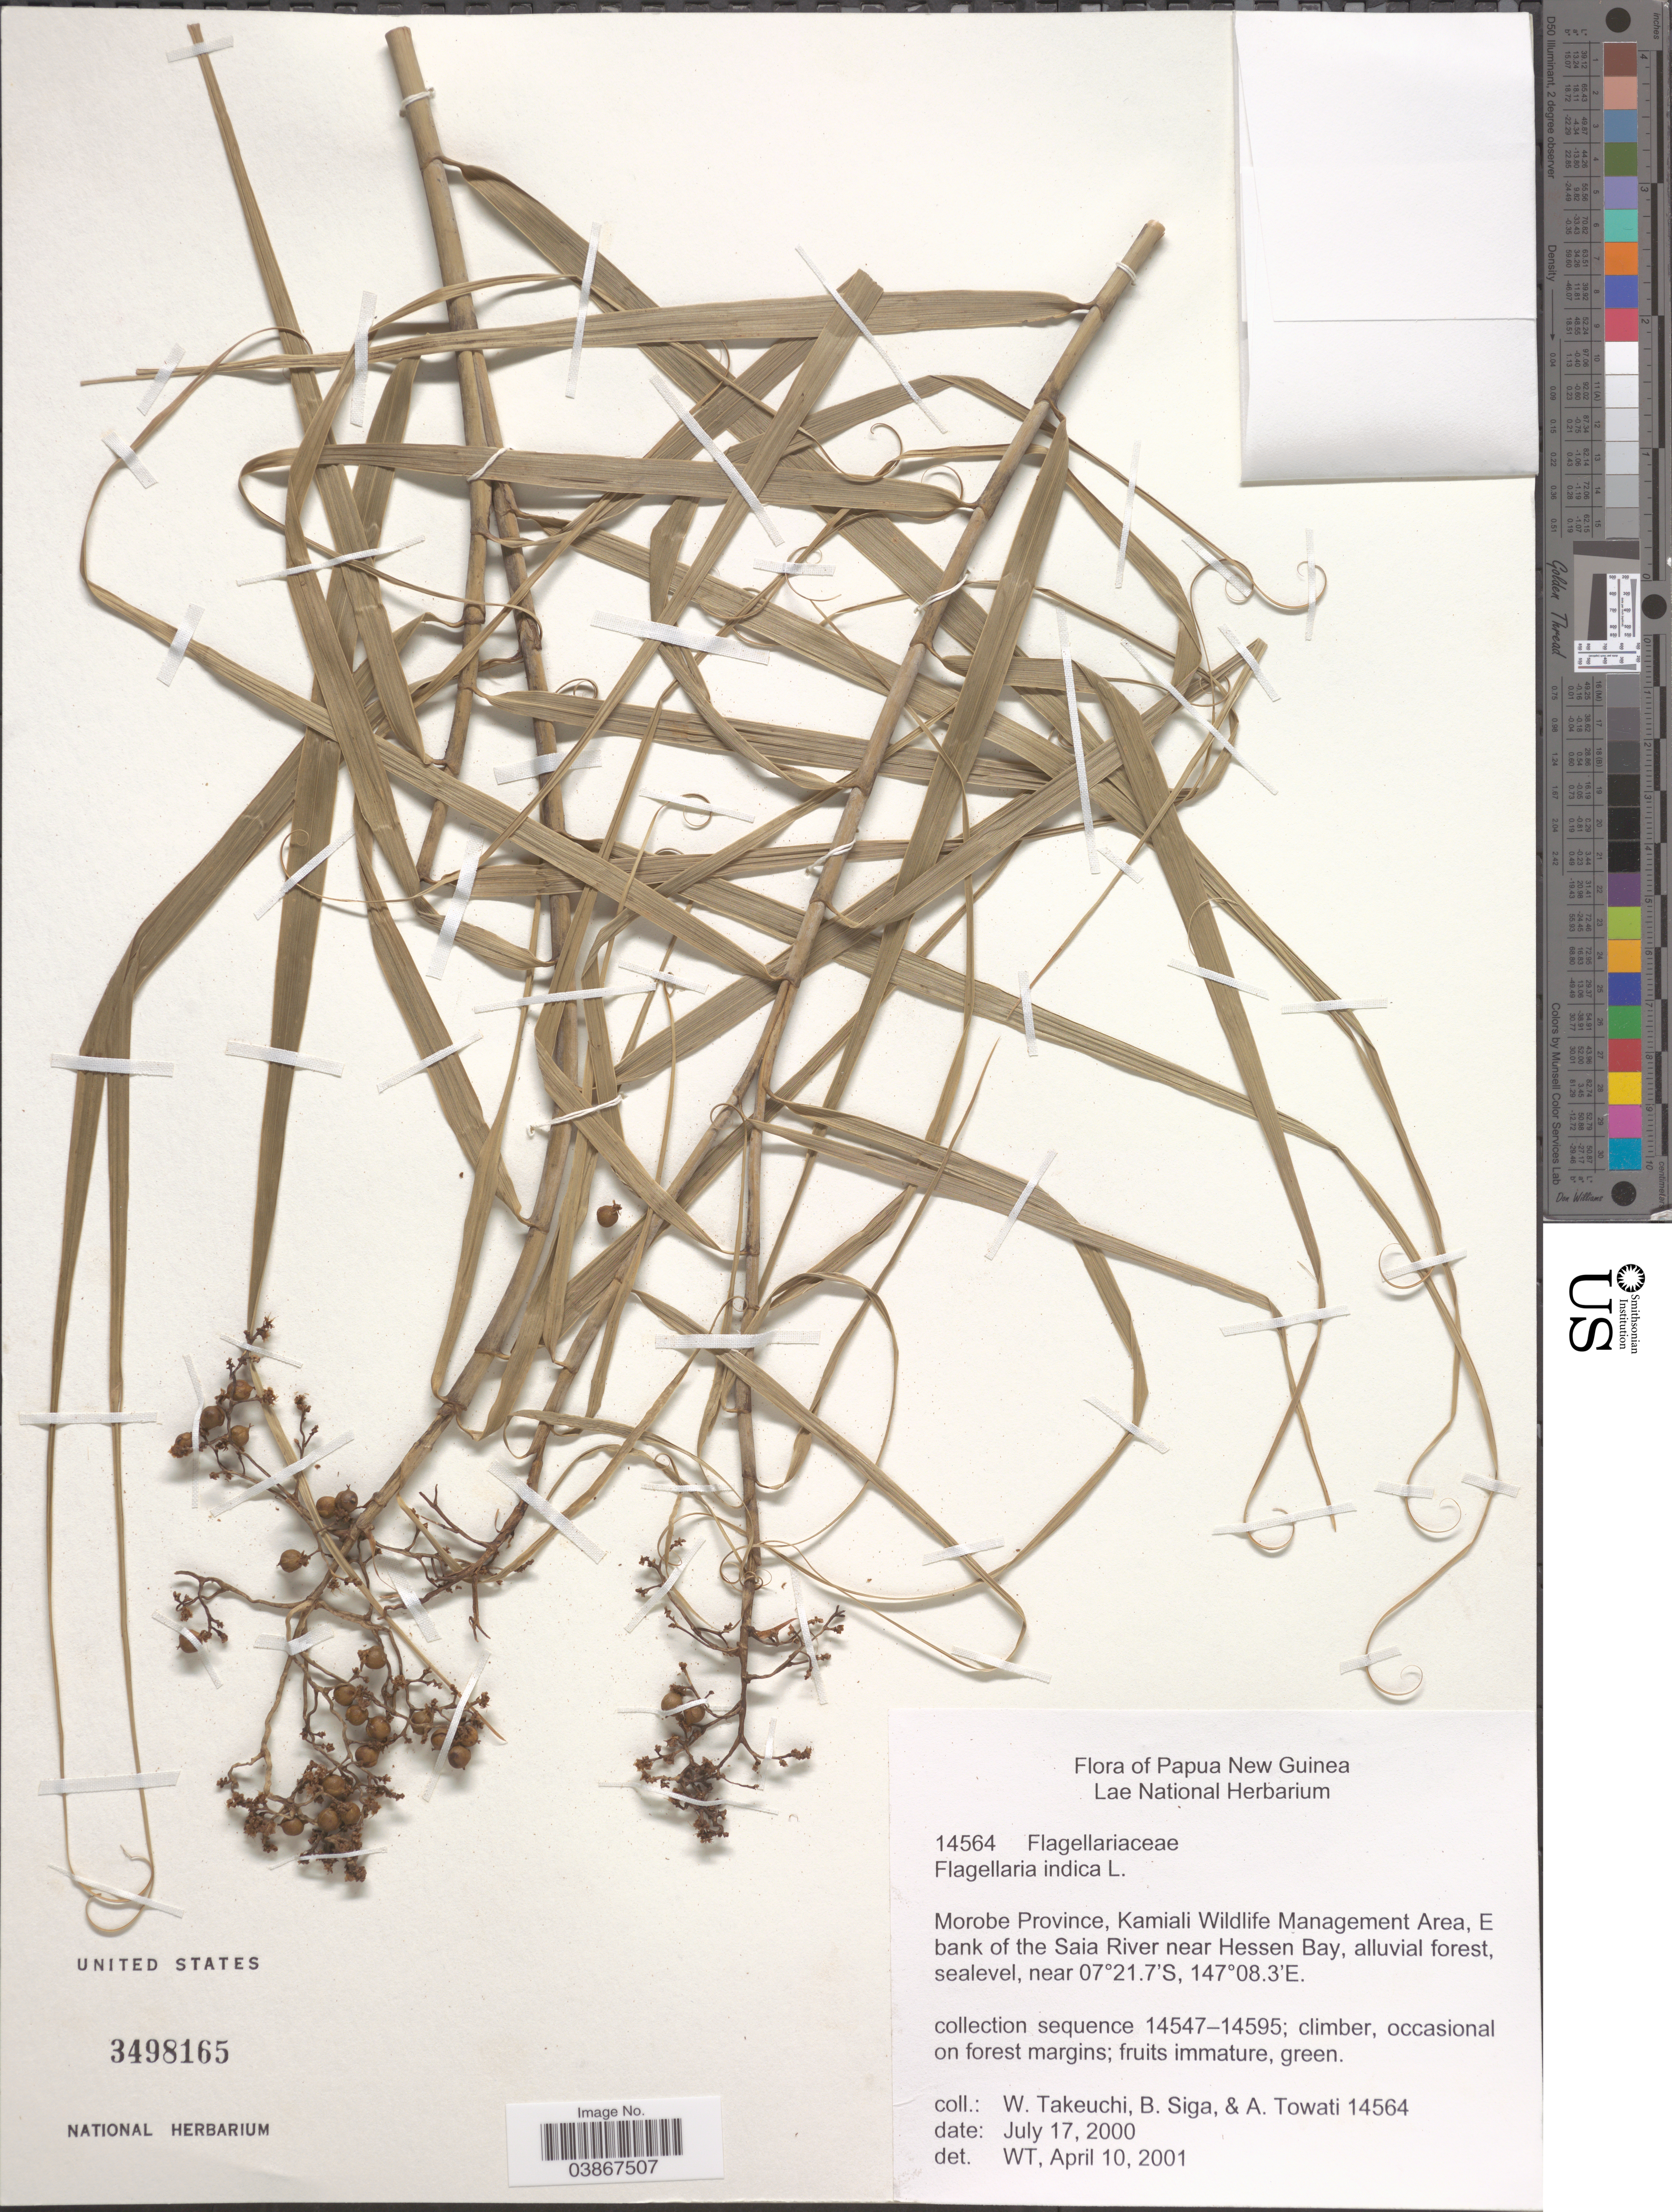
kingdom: Plantae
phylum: Tracheophyta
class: Liliopsida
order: Poales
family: Flagellariaceae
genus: Flagellaria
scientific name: Flagellaria indica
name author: L.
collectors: W. Takeuchi, B. Siga & A. Towati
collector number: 14564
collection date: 2000-07-17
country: Papua New Guinea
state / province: Morobe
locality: Kamiali Wildlife Management Area, E bank of the Saia river near Hessen Bay.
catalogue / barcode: US 3498165